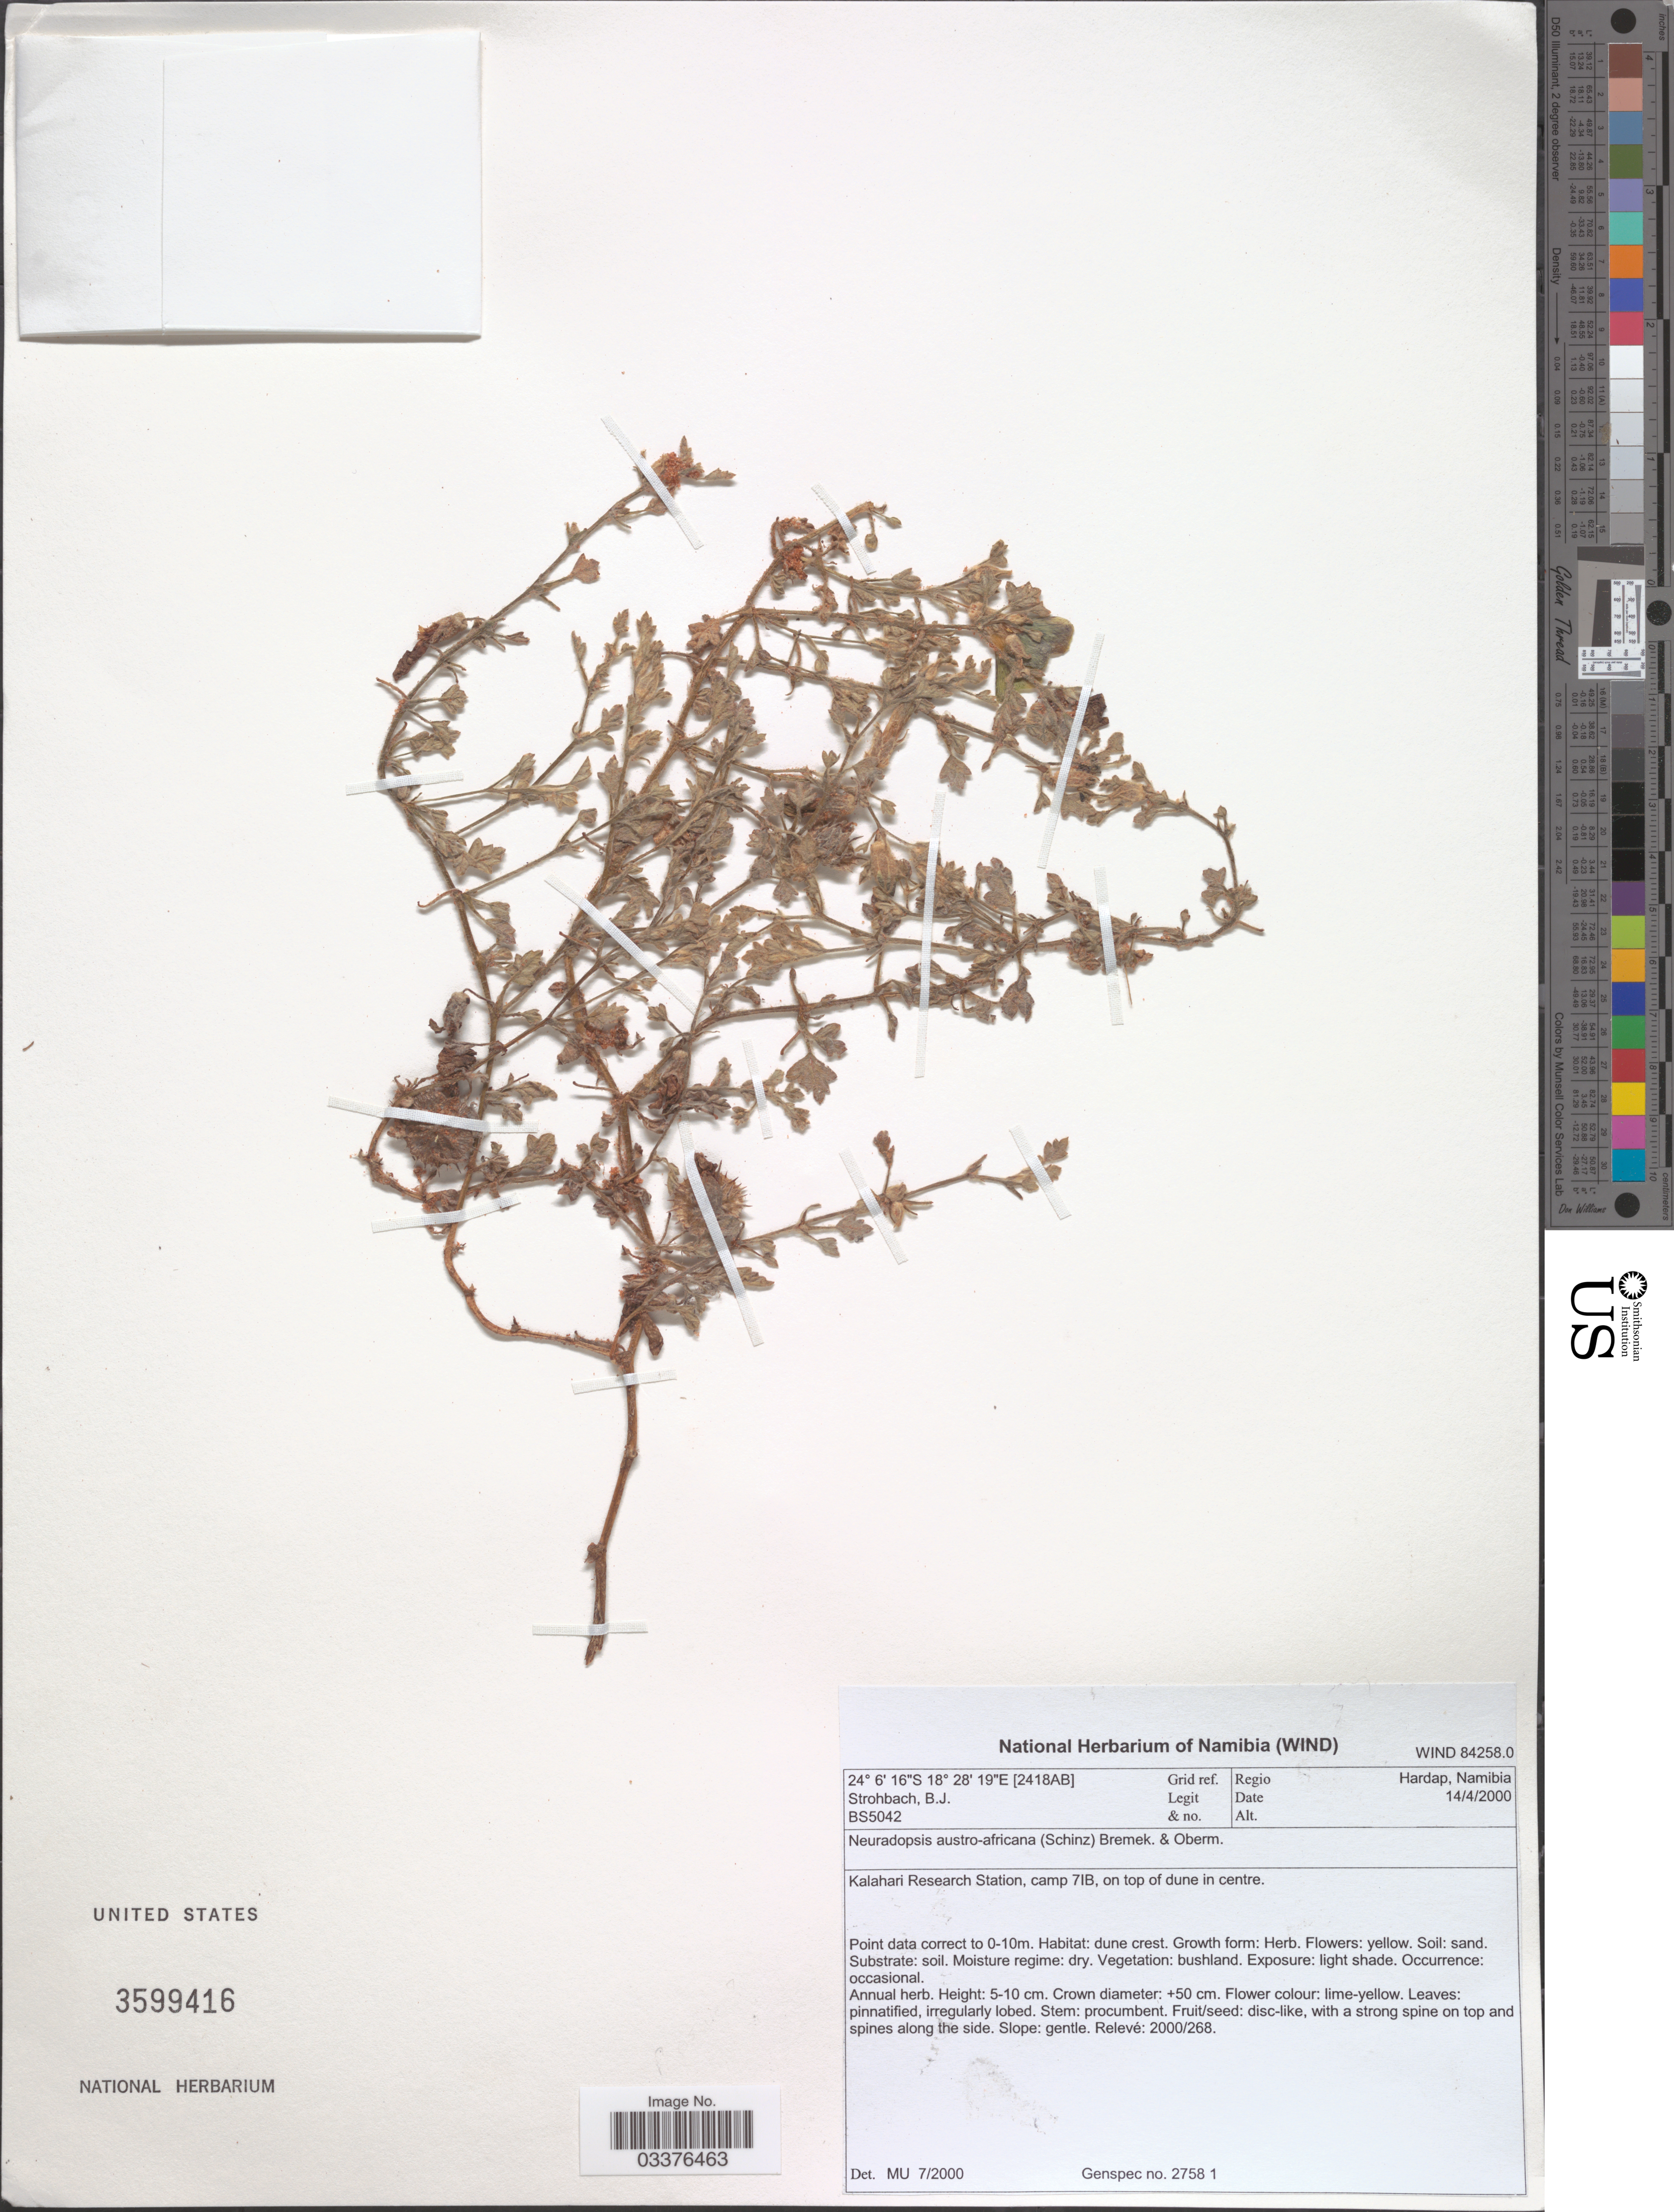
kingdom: Plantae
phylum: Tracheophyta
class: Magnoliopsida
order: Malvales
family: Neuradaceae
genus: Neuradopsis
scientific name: Neuradopsis austroafricana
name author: Bremek. & Oberm.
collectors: B. Strohbach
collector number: BS5042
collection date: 2000-04-14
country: Namibia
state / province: Hardap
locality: Grid Ref. [2418AB], Regio Hardap, Namibia, Kalahari Research Station, camp 7IB, on top of dune in centre.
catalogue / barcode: US 3599416